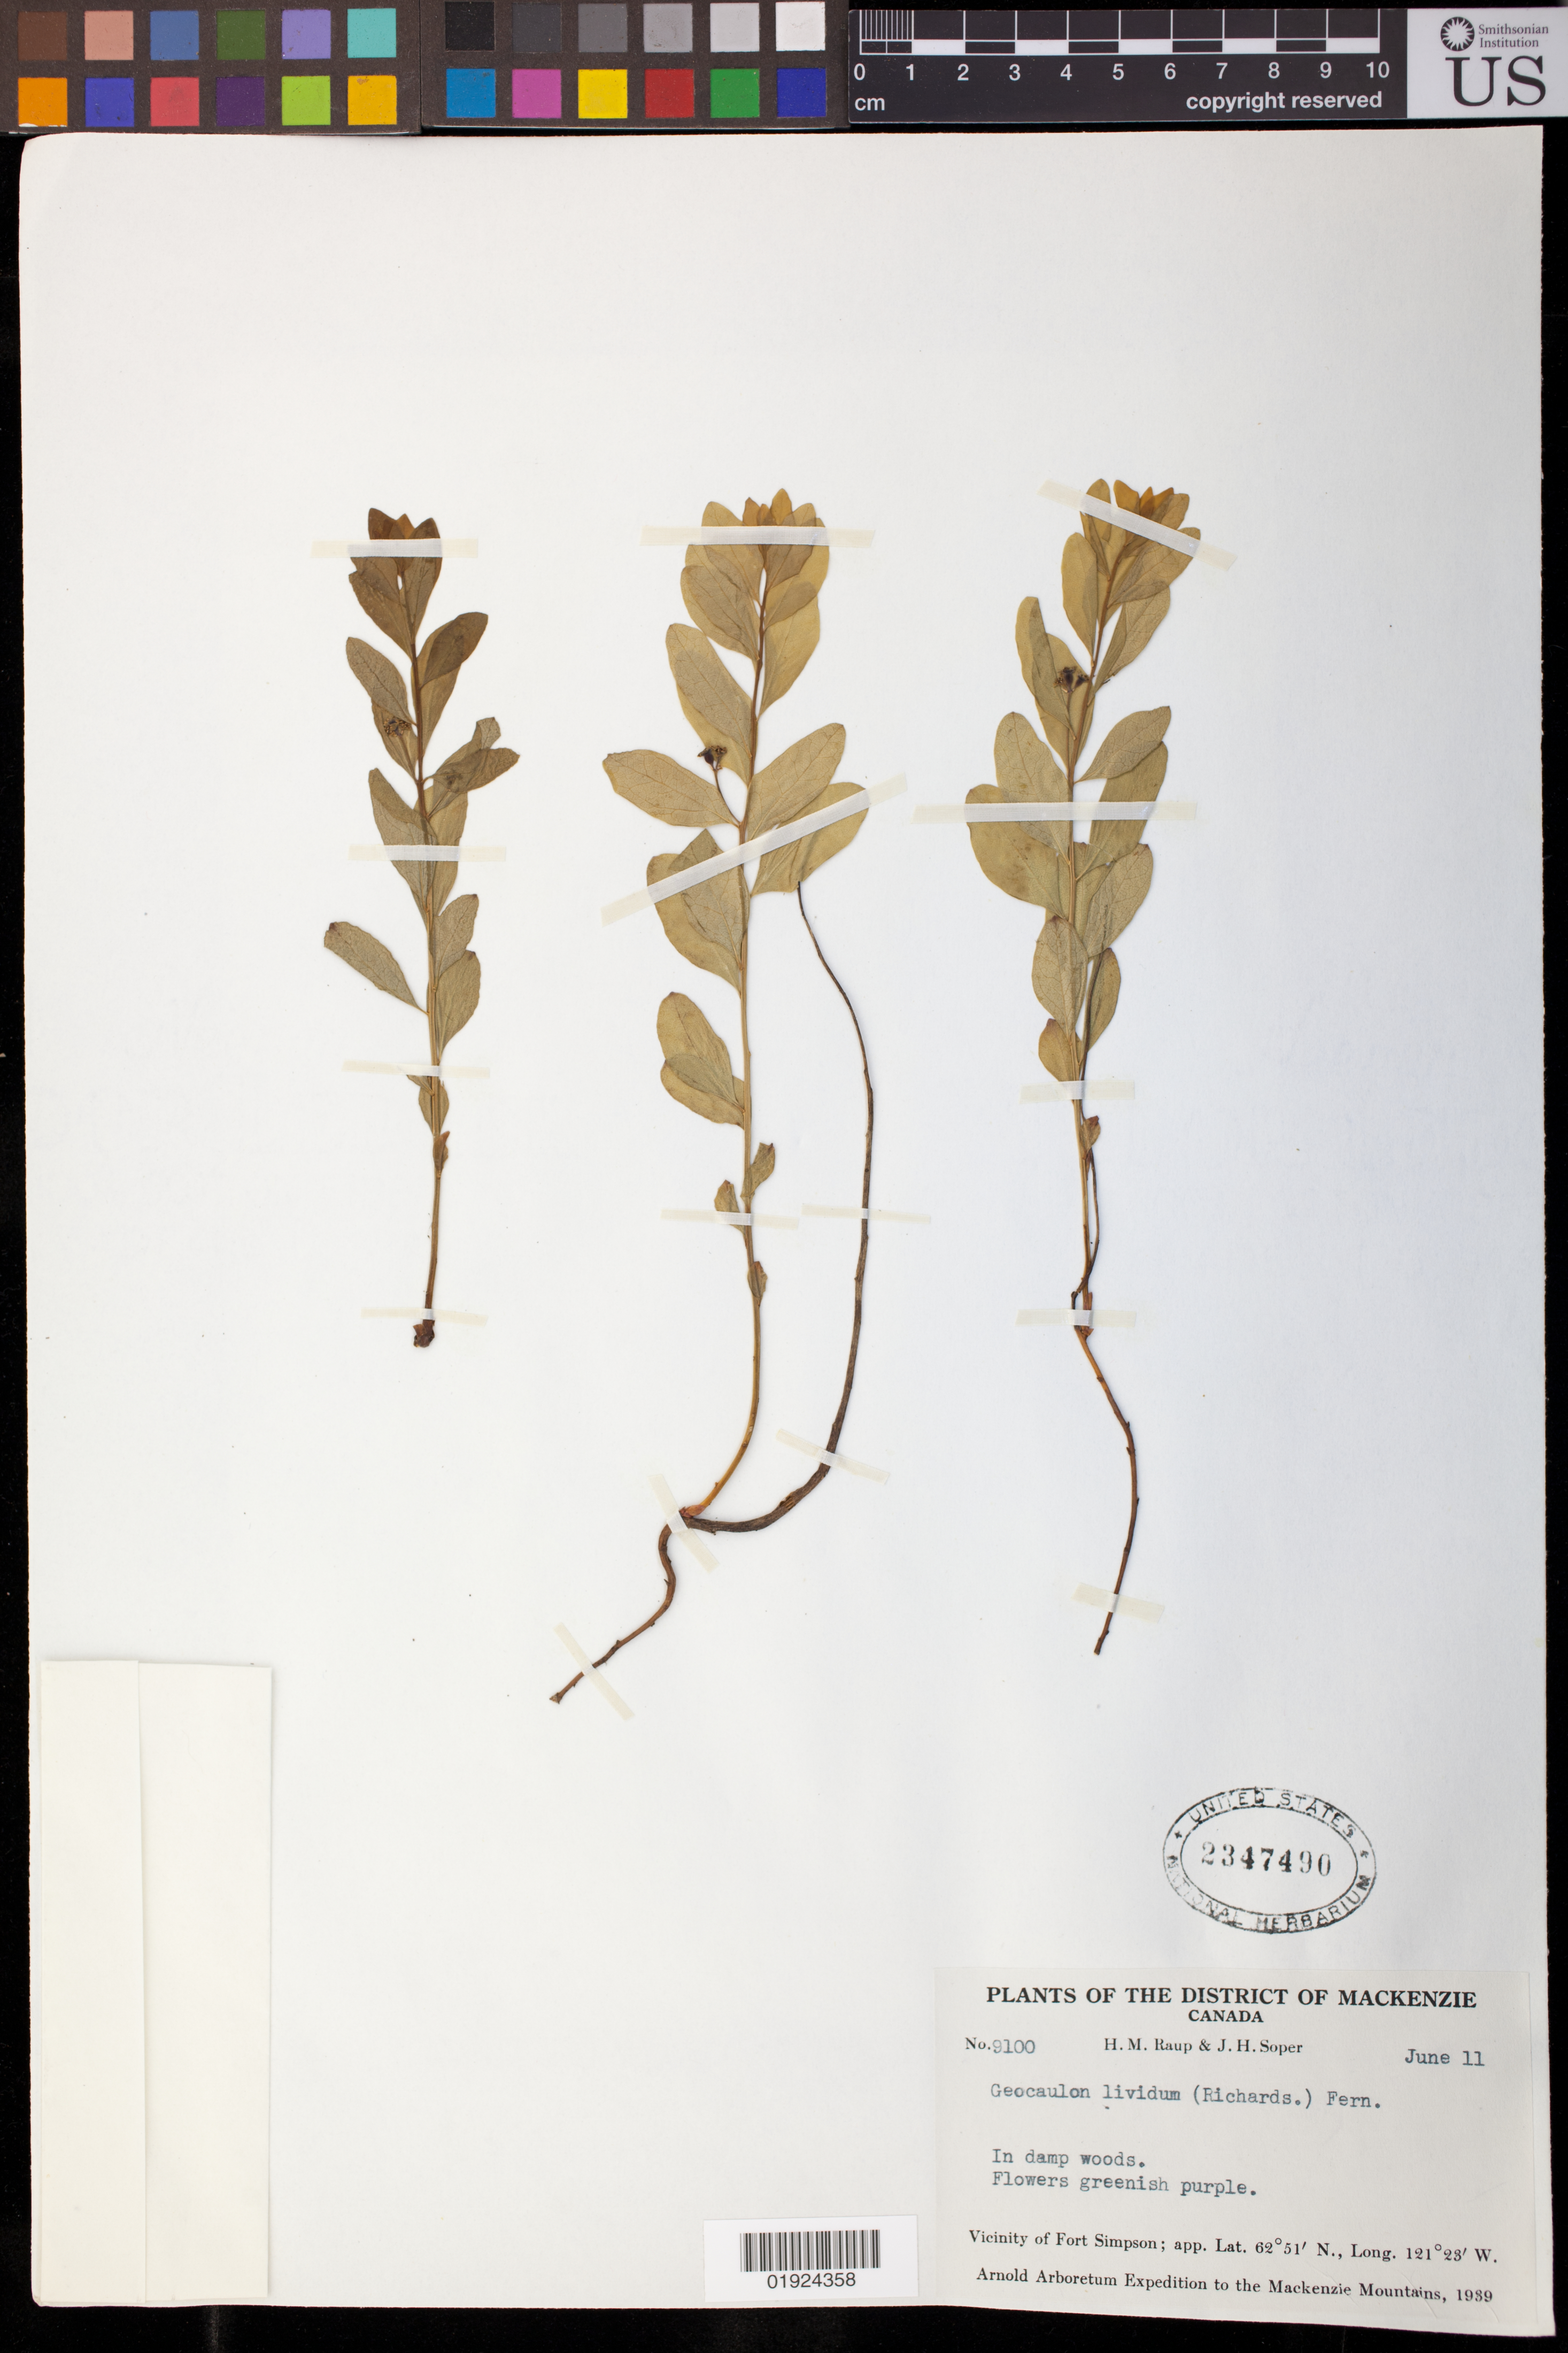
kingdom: Plantae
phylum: Tracheophyta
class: Magnoliopsida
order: Santalales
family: Comandraceae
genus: Geocaulon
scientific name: Geocaulon lividum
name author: (Richardson) Fernald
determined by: Piehl, M. A.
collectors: H. Raup & J. H. Soper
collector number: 9100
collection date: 1939-06-11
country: Canada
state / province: Nunavut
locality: Vicinity of Fort Simpson. Mackenzie Mountains.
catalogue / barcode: US 2347490